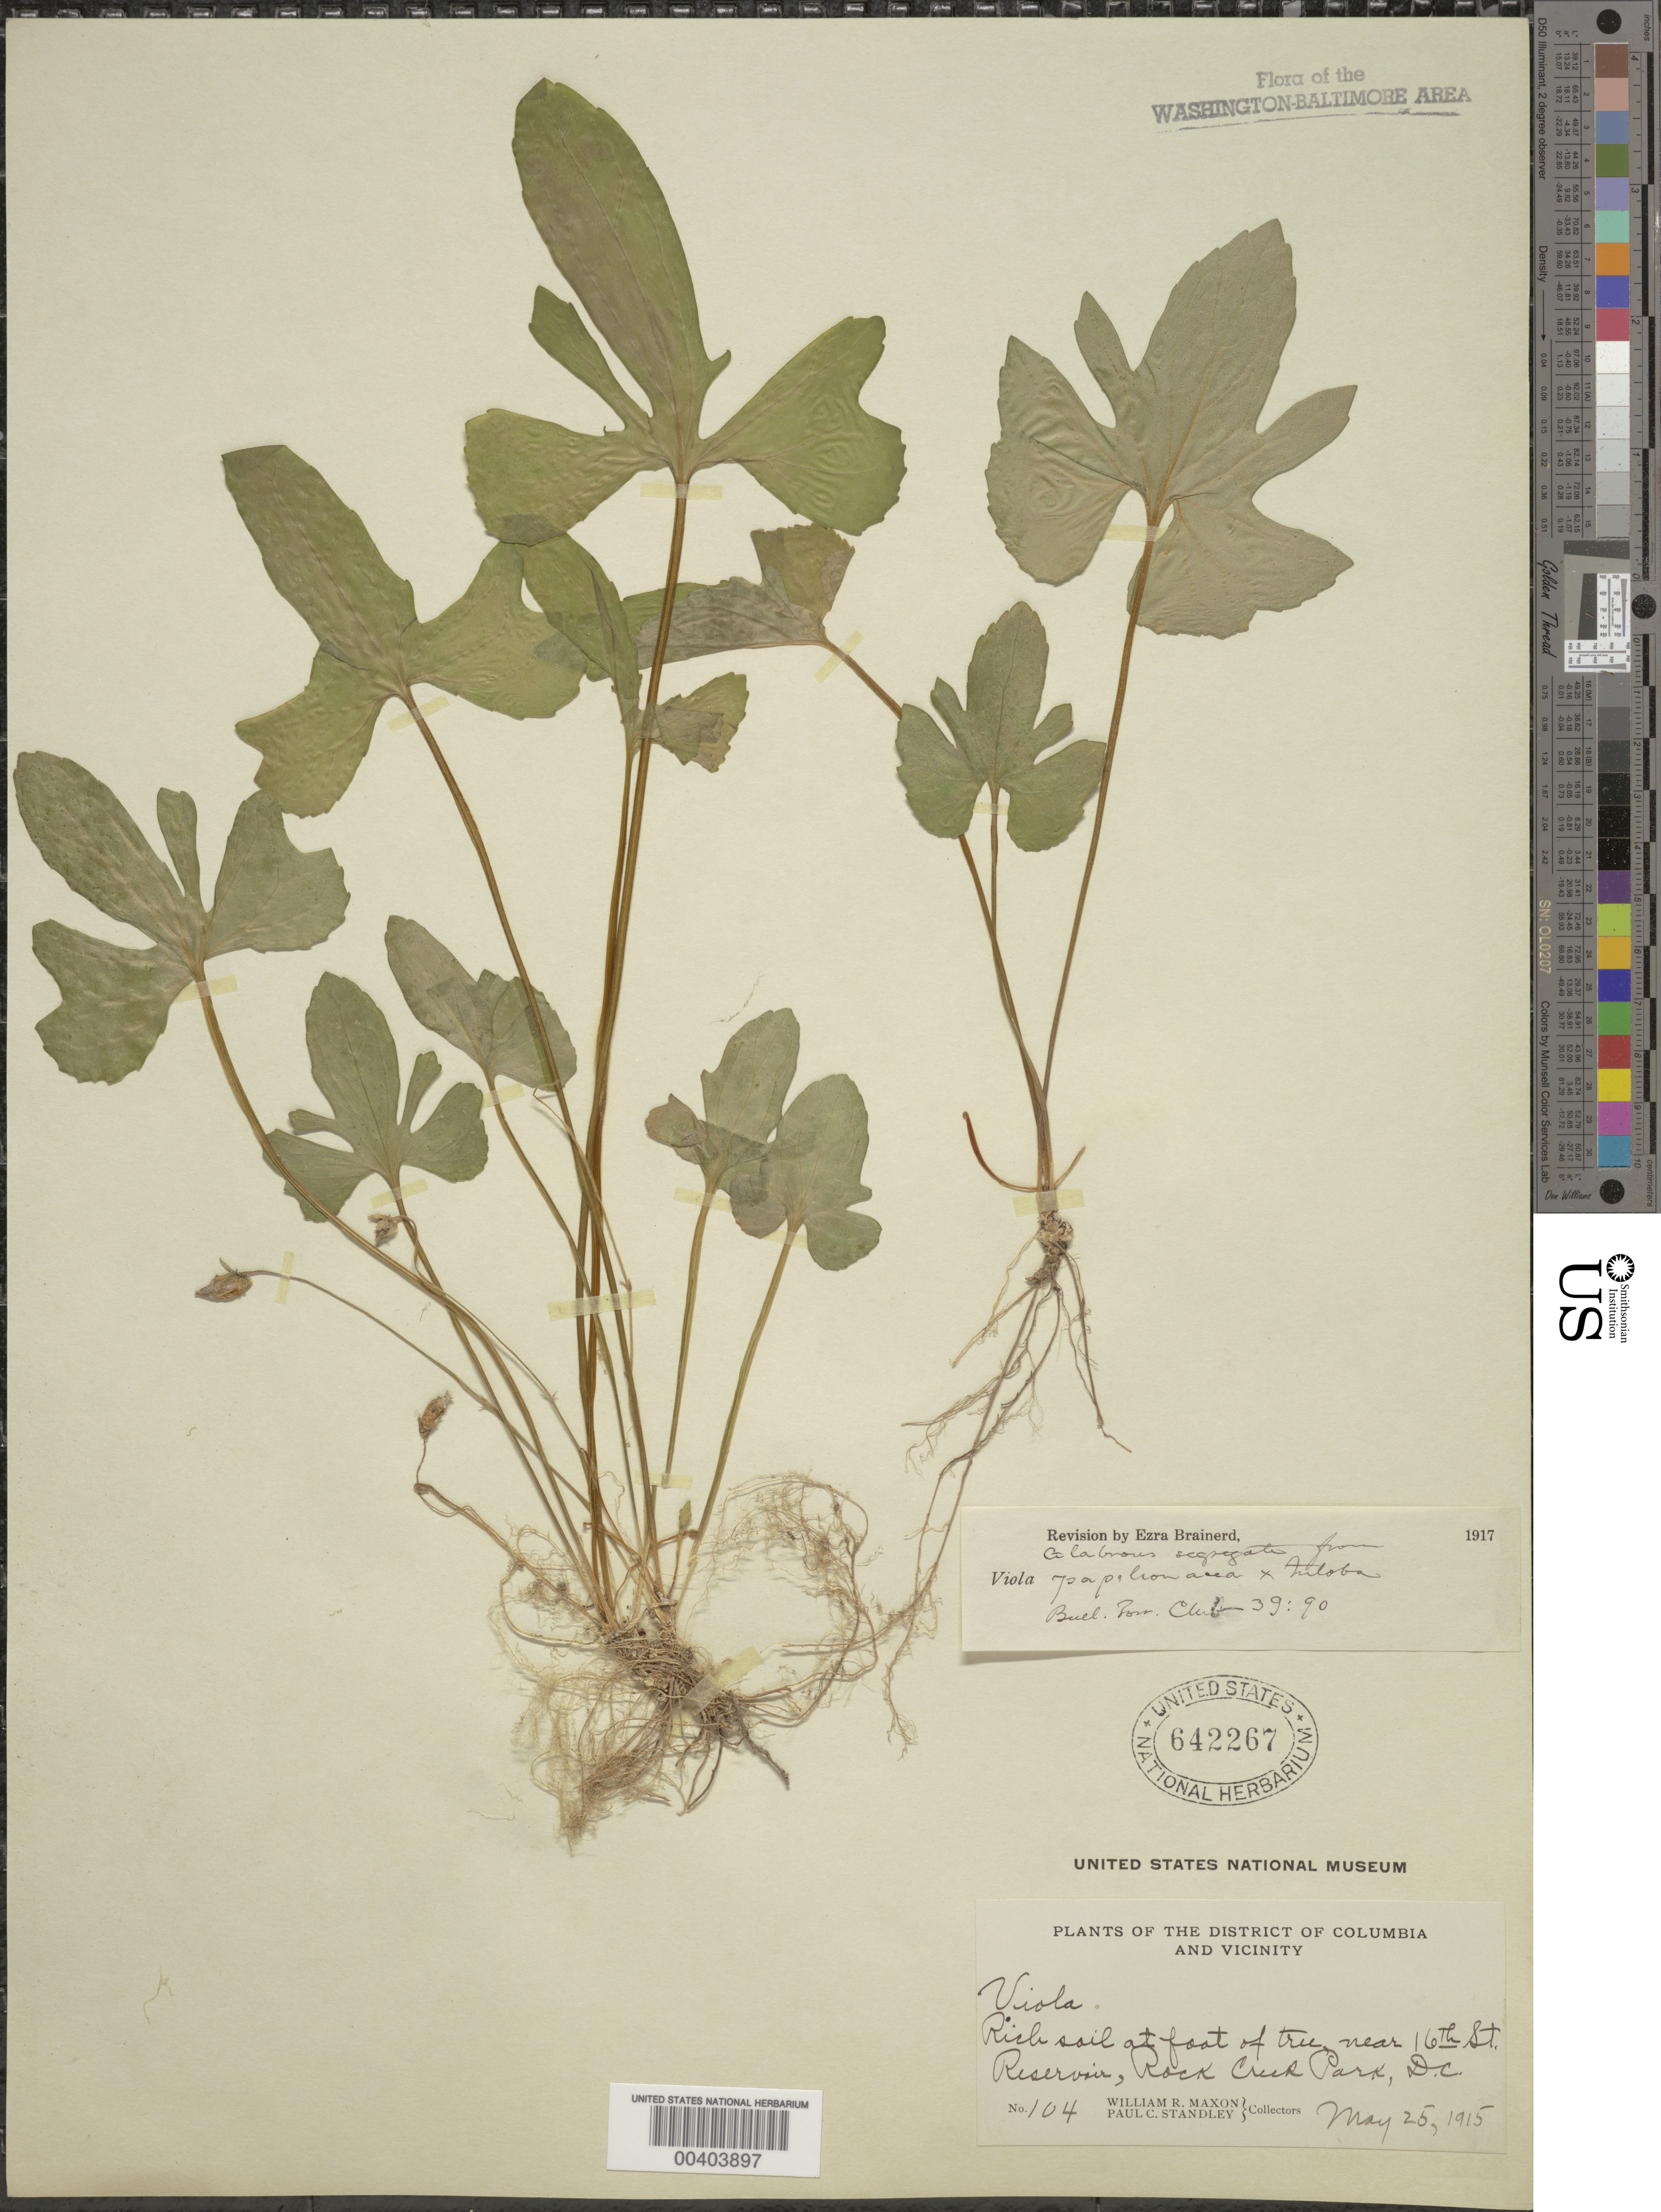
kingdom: Plantae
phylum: Tracheophyta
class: Magnoliopsida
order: Malpighiales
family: Violaceae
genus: Viola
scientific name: Viola papilionacea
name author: Pursh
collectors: W. R. Maxon & P. C. Standley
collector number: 104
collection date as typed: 25 May 1915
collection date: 1915-05-25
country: United States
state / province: District of Columbia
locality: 16th St. Reservoir vicinity, Rock Creek Park Rock Creek Park and vicinity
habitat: Rich soil at foot of tree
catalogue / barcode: US 642267